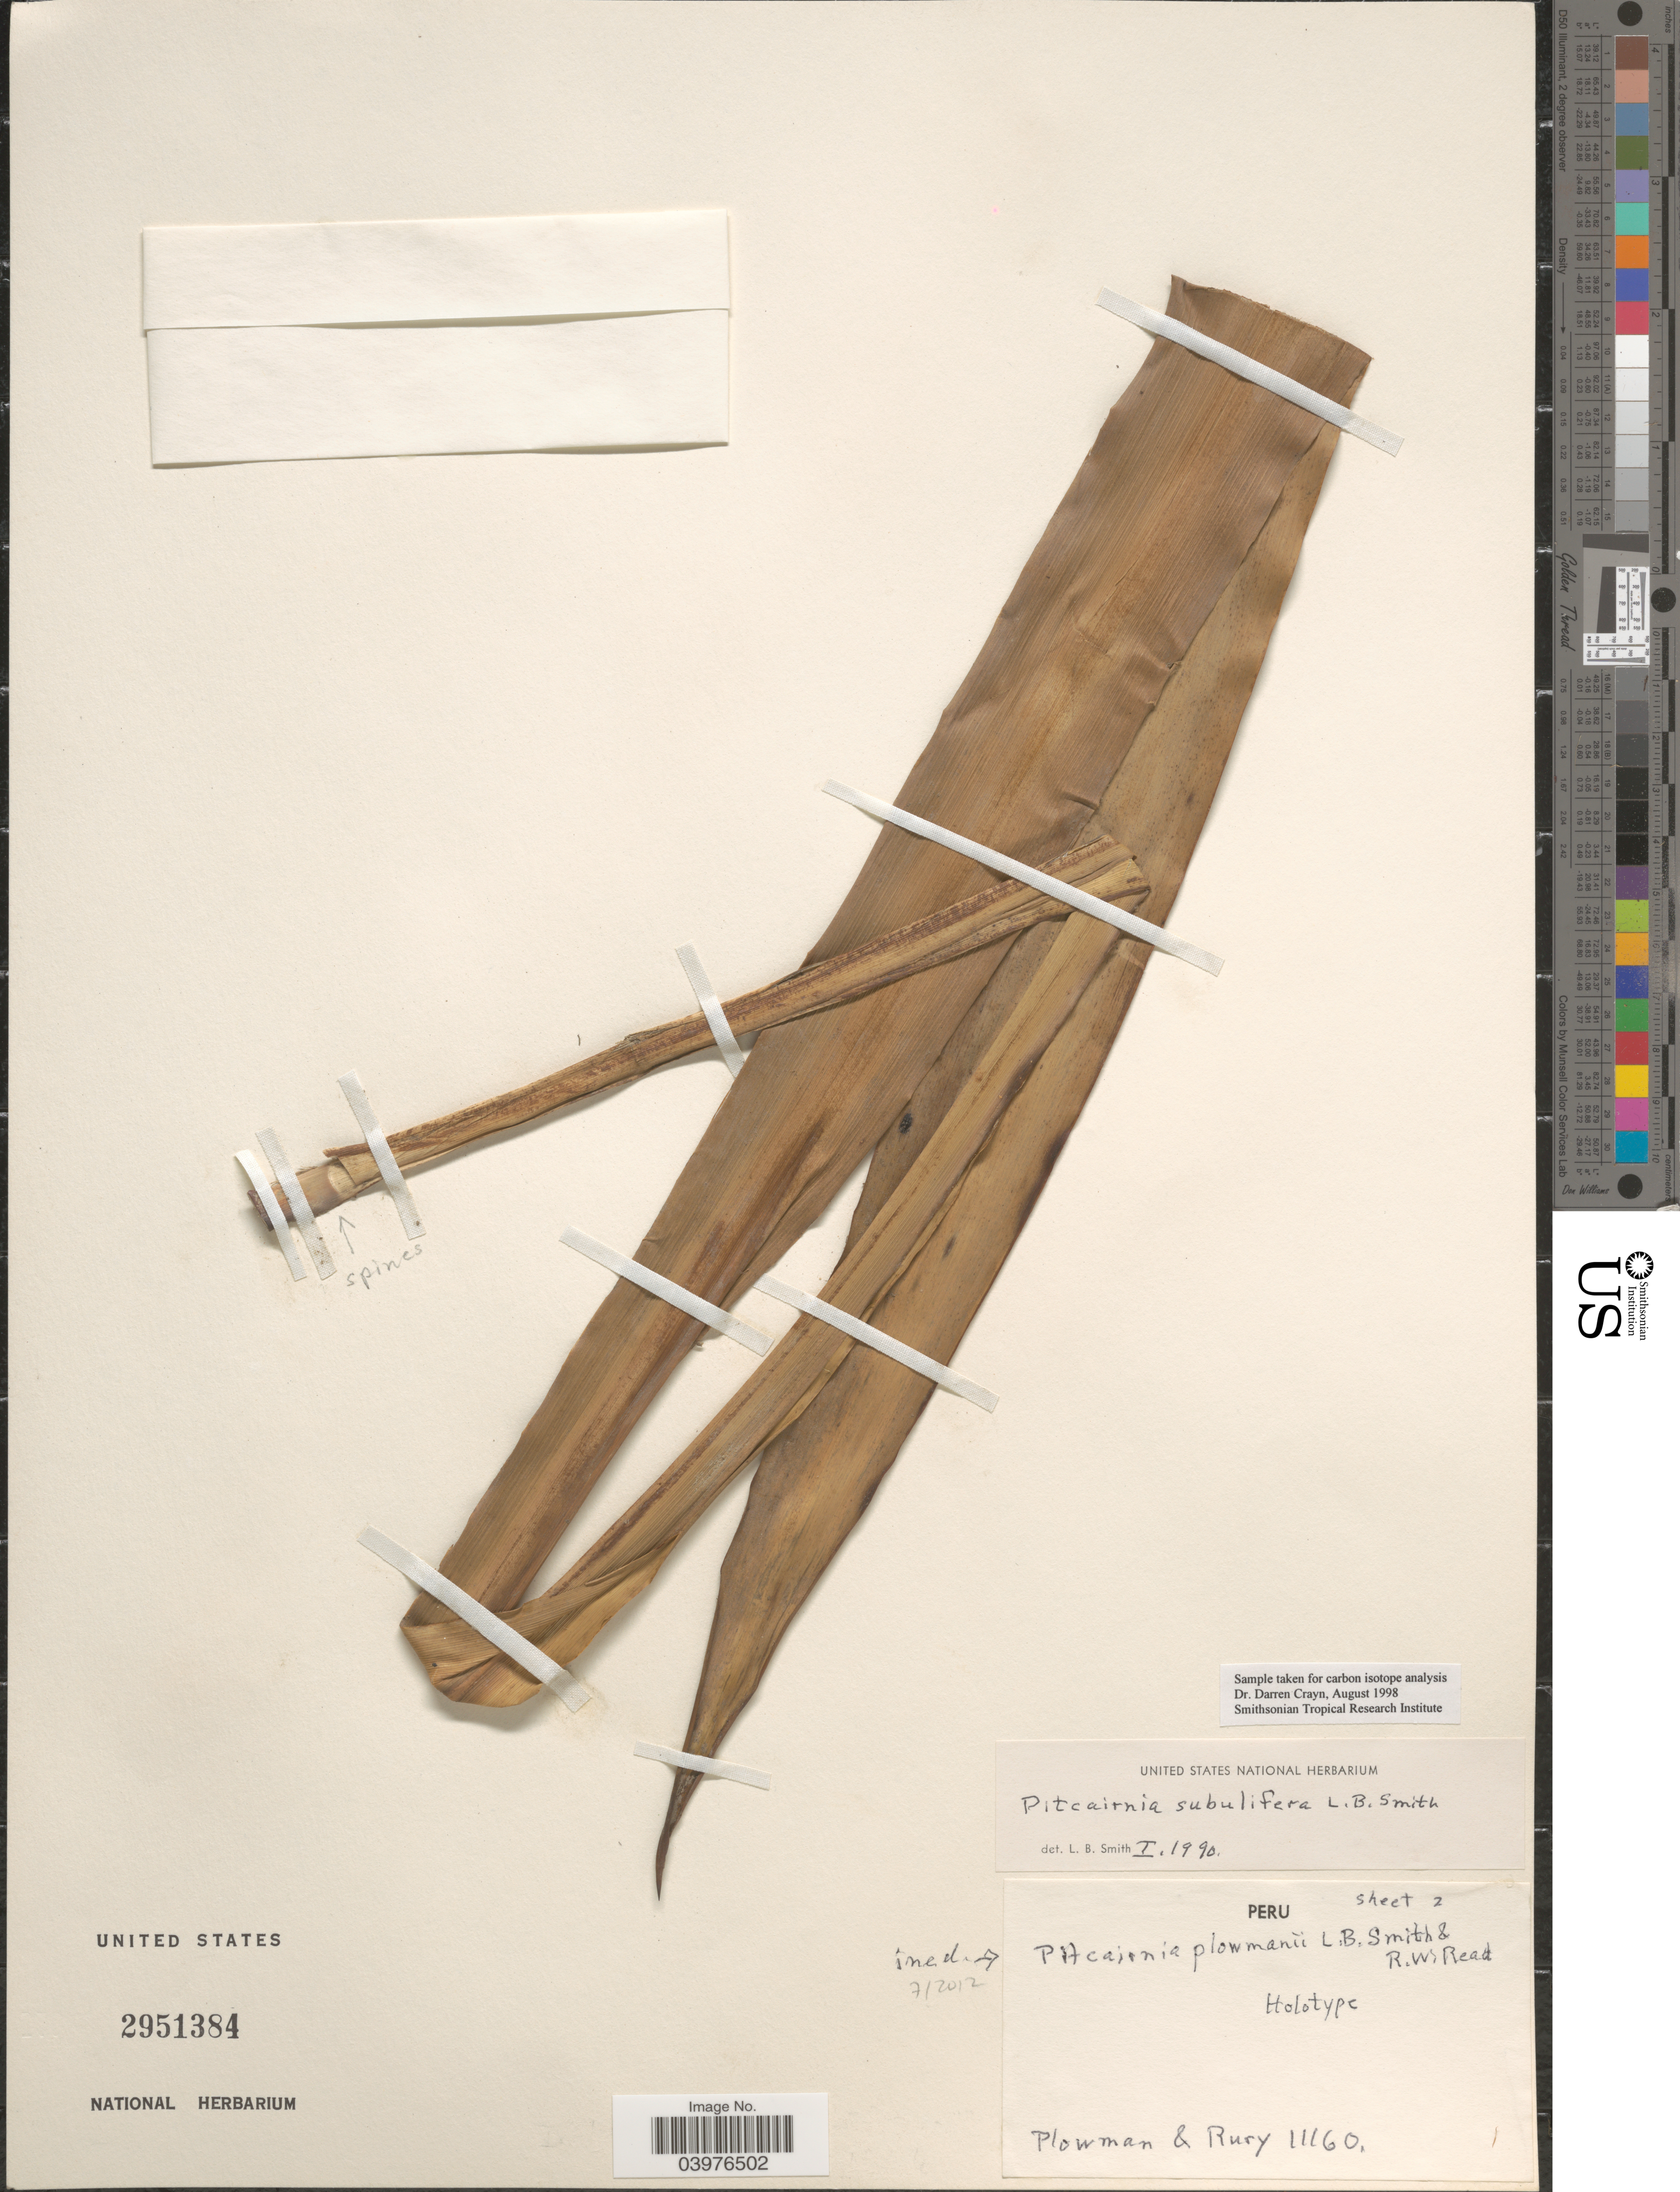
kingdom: Plantae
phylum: Tracheophyta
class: Liliopsida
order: Poales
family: Bromeliaceae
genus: Pitcairnia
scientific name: Pitcairnia subulifera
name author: L.B. Sm.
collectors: Plowman & Rury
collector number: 11160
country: Peru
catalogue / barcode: US 2951384